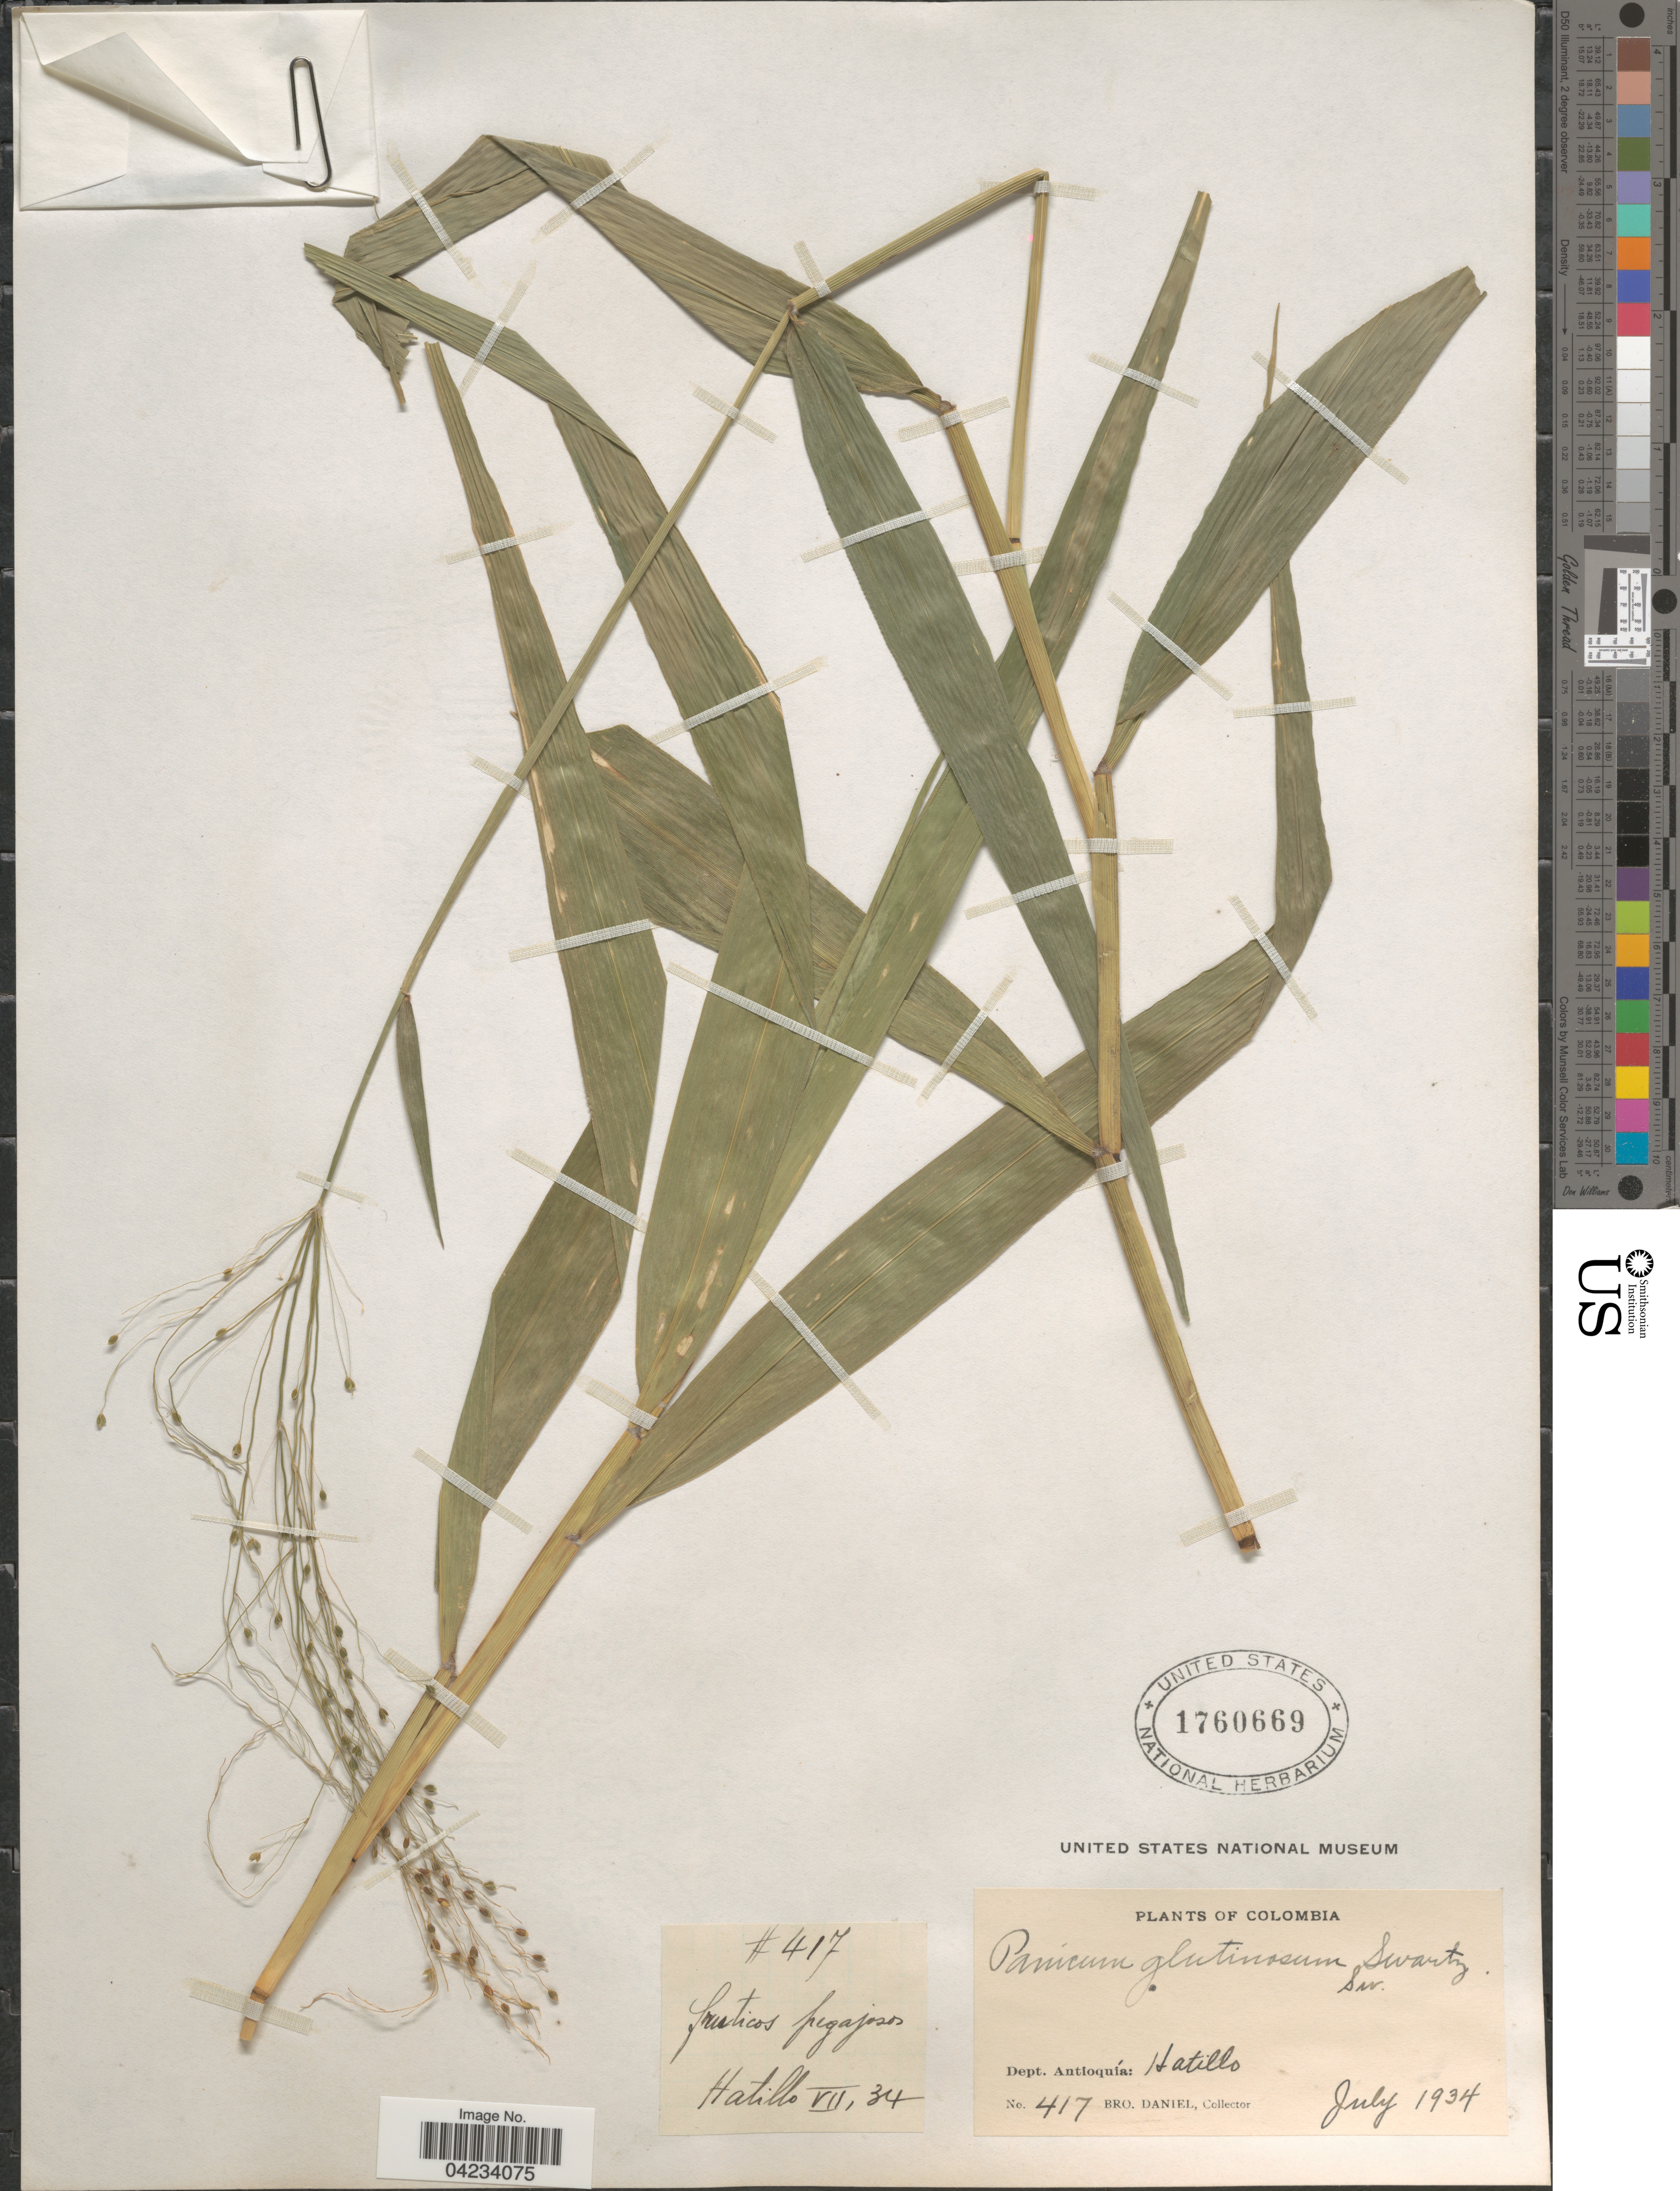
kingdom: Plantae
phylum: Tracheophyta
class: Liliopsida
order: Poales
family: Poaceae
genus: Homolepis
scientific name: Homolepis glutinosa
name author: (Sw.) Zuloaga & Soderstr.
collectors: Bro. Daniel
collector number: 417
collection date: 1934-07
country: Colombia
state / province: Antioquia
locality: Dept. Antioquía: Hatillo.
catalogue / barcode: US 1760669